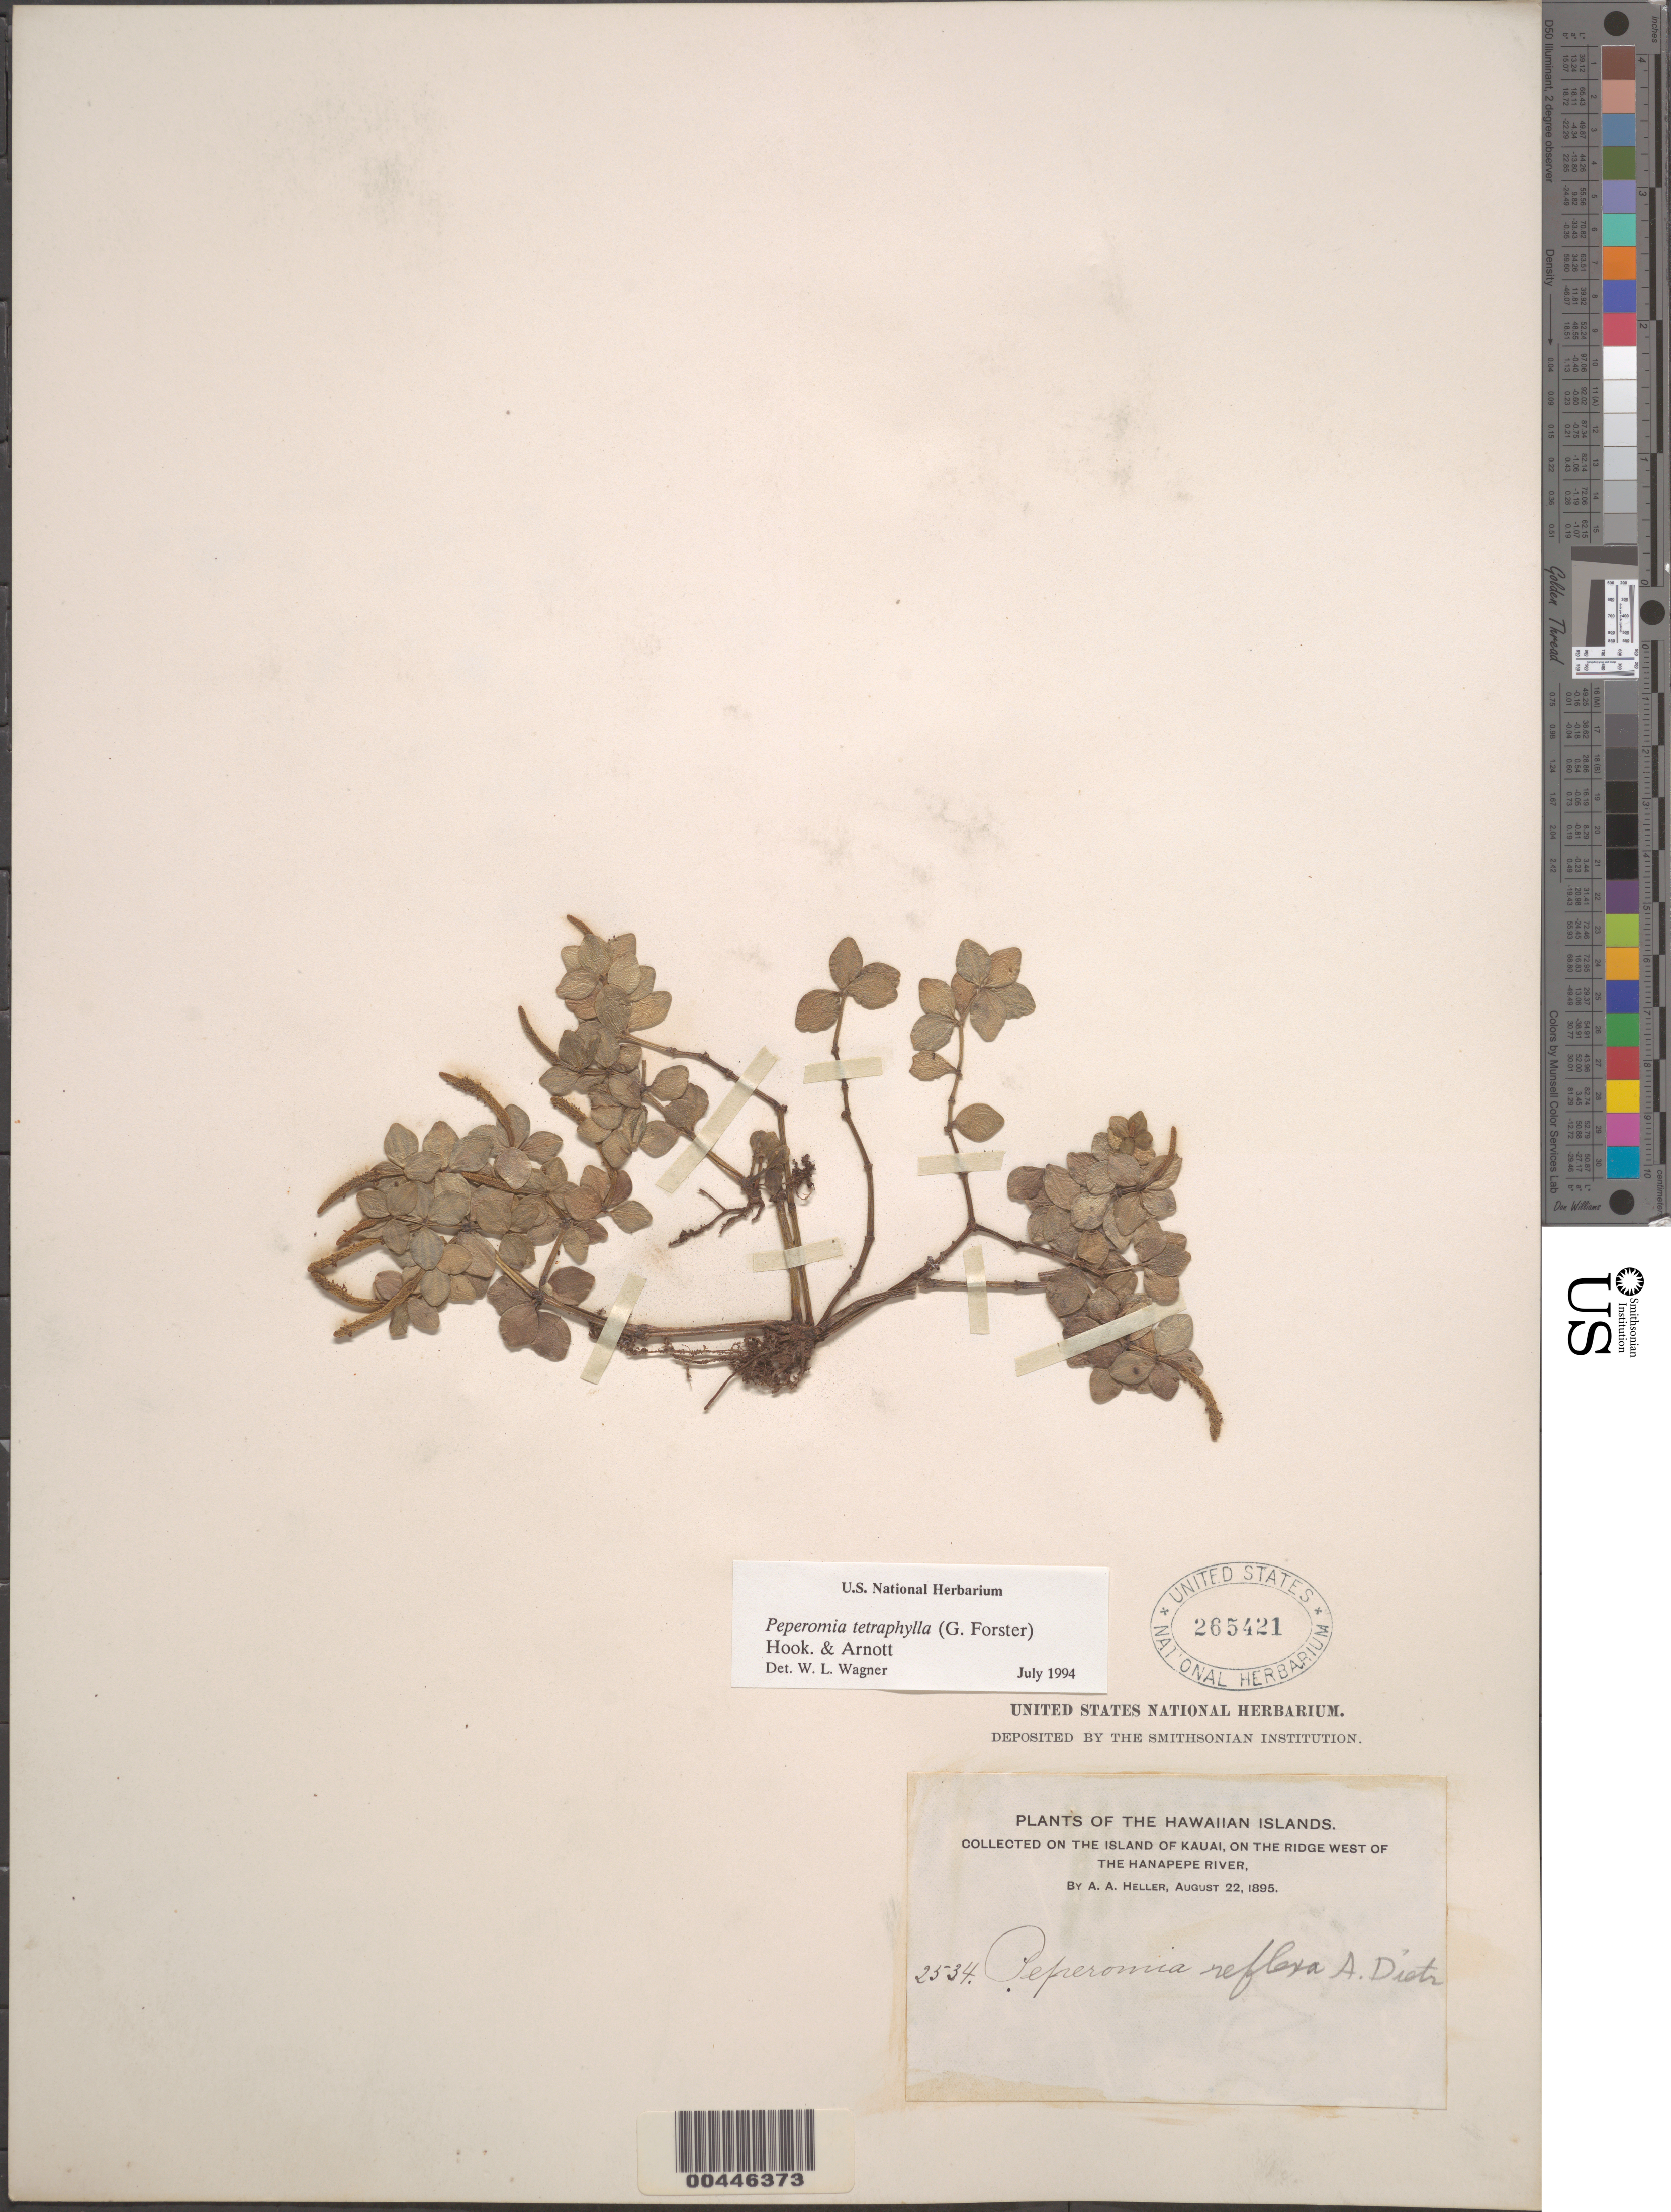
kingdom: Plantae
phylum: Tracheophyta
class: Magnoliopsida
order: Piperales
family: Piperaceae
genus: Peperomia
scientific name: Peperomia trichopus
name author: Trel. in J.F. Macbr.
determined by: Wagner, W. L., (BOT), Smithsonian Institution - National Museum of Natural History (UNITED STATES)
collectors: A. A. Heller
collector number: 2534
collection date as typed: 22 Aug 1895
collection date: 1895-08-22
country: United States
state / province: Hawaii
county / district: Kauai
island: Kaua'i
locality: On the ridge W of the Hanapepe River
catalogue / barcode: US 265421